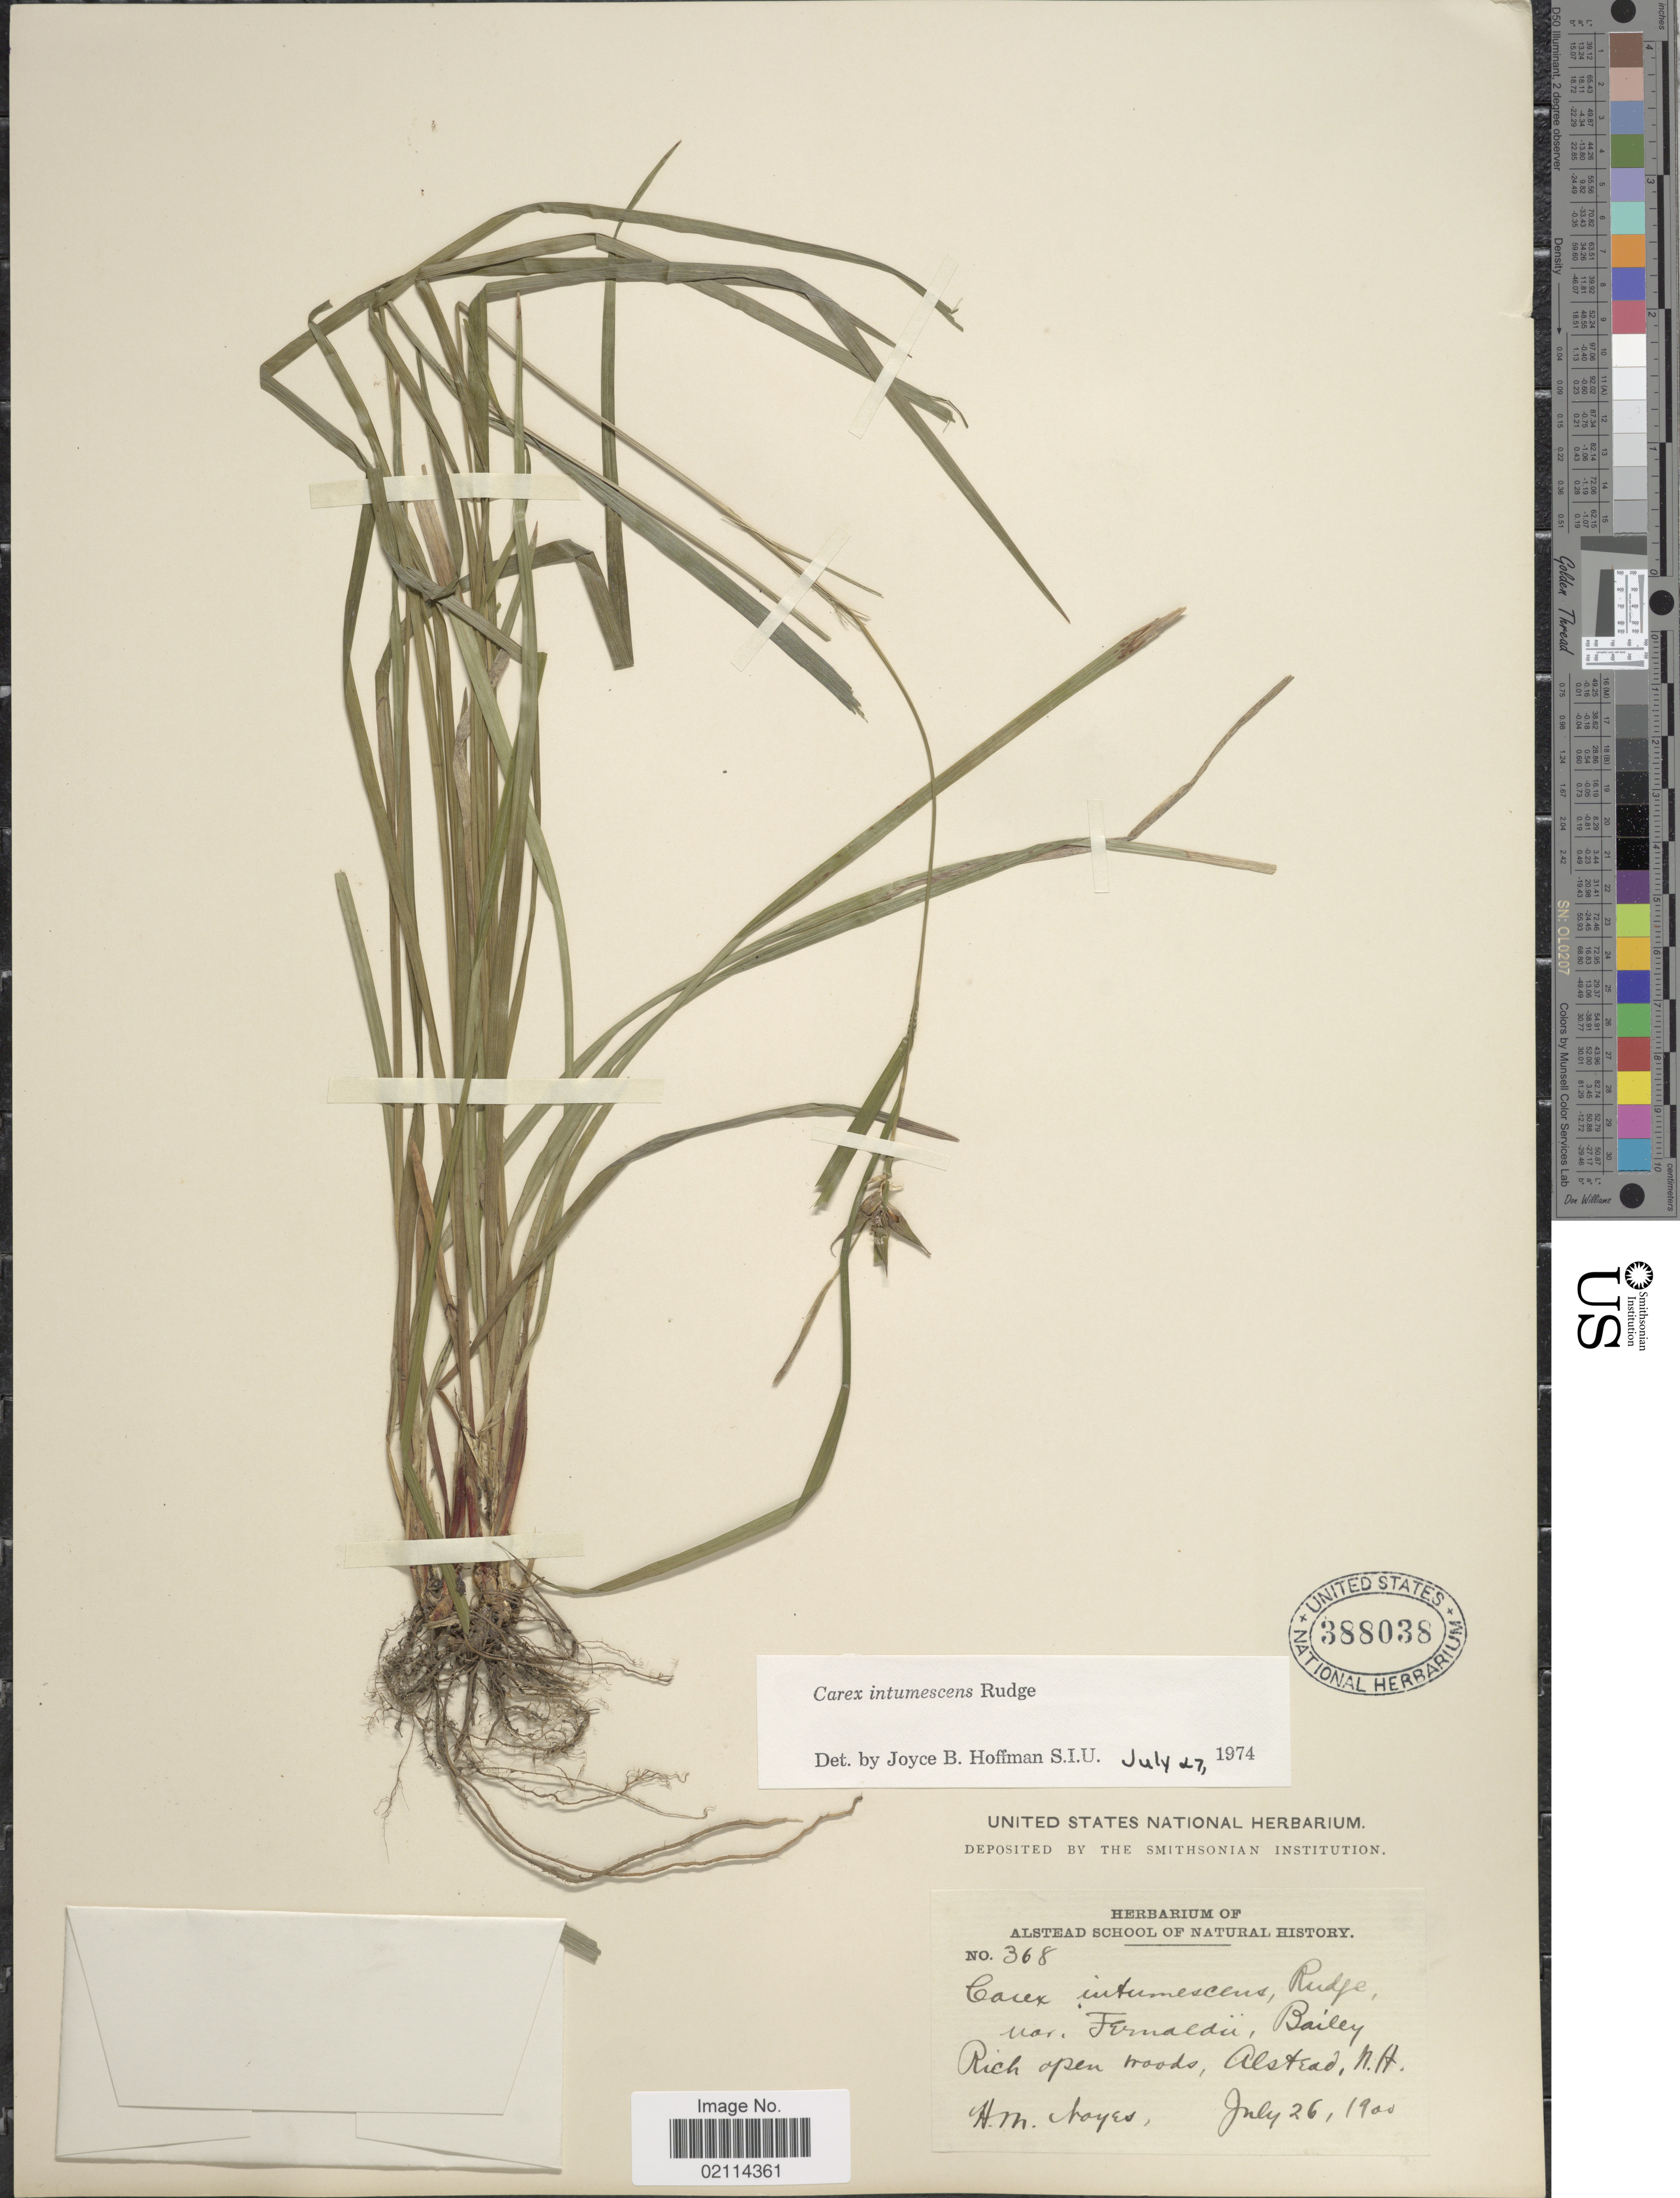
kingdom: Plantae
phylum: Tracheophyta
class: Liliopsida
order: Poales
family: Cyperaceae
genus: Carex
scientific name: Carex intumescens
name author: Rudge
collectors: H. Noyes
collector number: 368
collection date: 1900-07-26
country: United States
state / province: New Hampshire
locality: Rich open woods, Alstead.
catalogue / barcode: US 388038